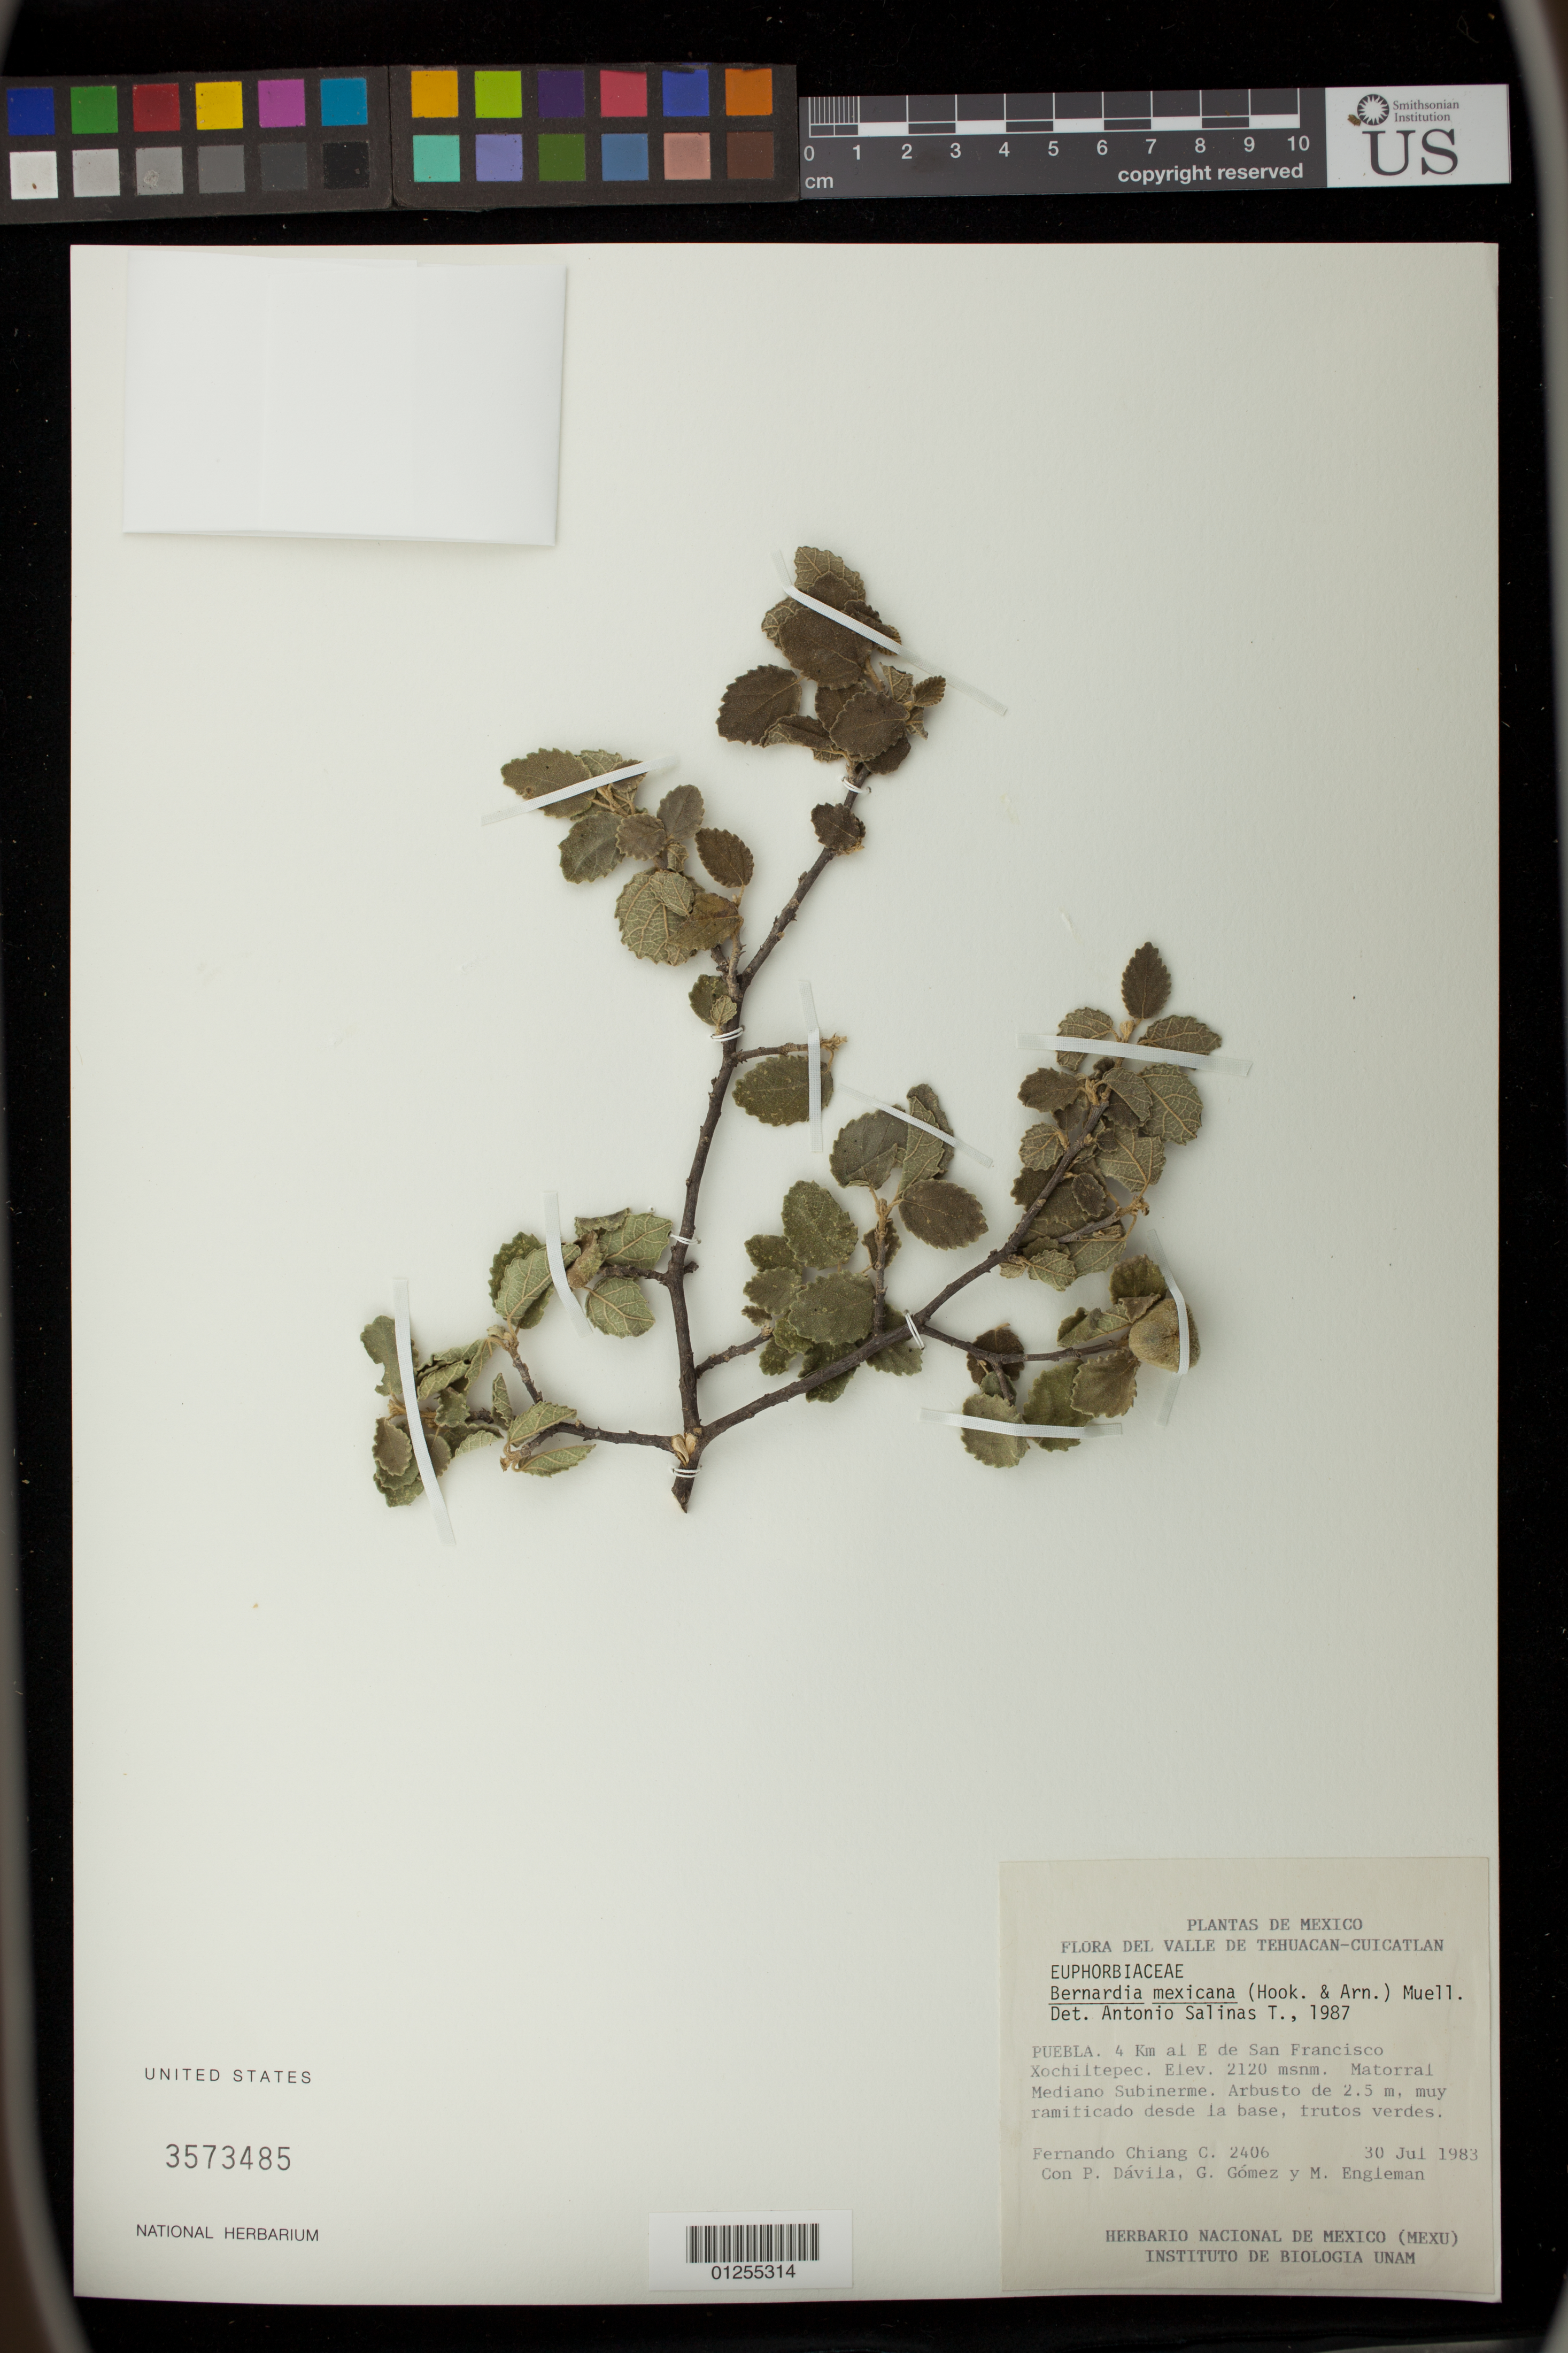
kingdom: Plantae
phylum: Tracheophyta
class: Magnoliopsida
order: Malpighiales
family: Euphorbiaceae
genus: Bernardia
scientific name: Bernardia mexicana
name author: (Hook. & Arn.) Müll. Arg.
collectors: C. Davila, G. Gomez & M. Engleman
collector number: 2406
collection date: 1983-07-30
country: Mexico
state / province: Puebla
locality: Puebla. 4 Km al E de San Francisco Xochiltepec, Tehuacan-Cuicatlan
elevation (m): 2120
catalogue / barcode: US 3573485